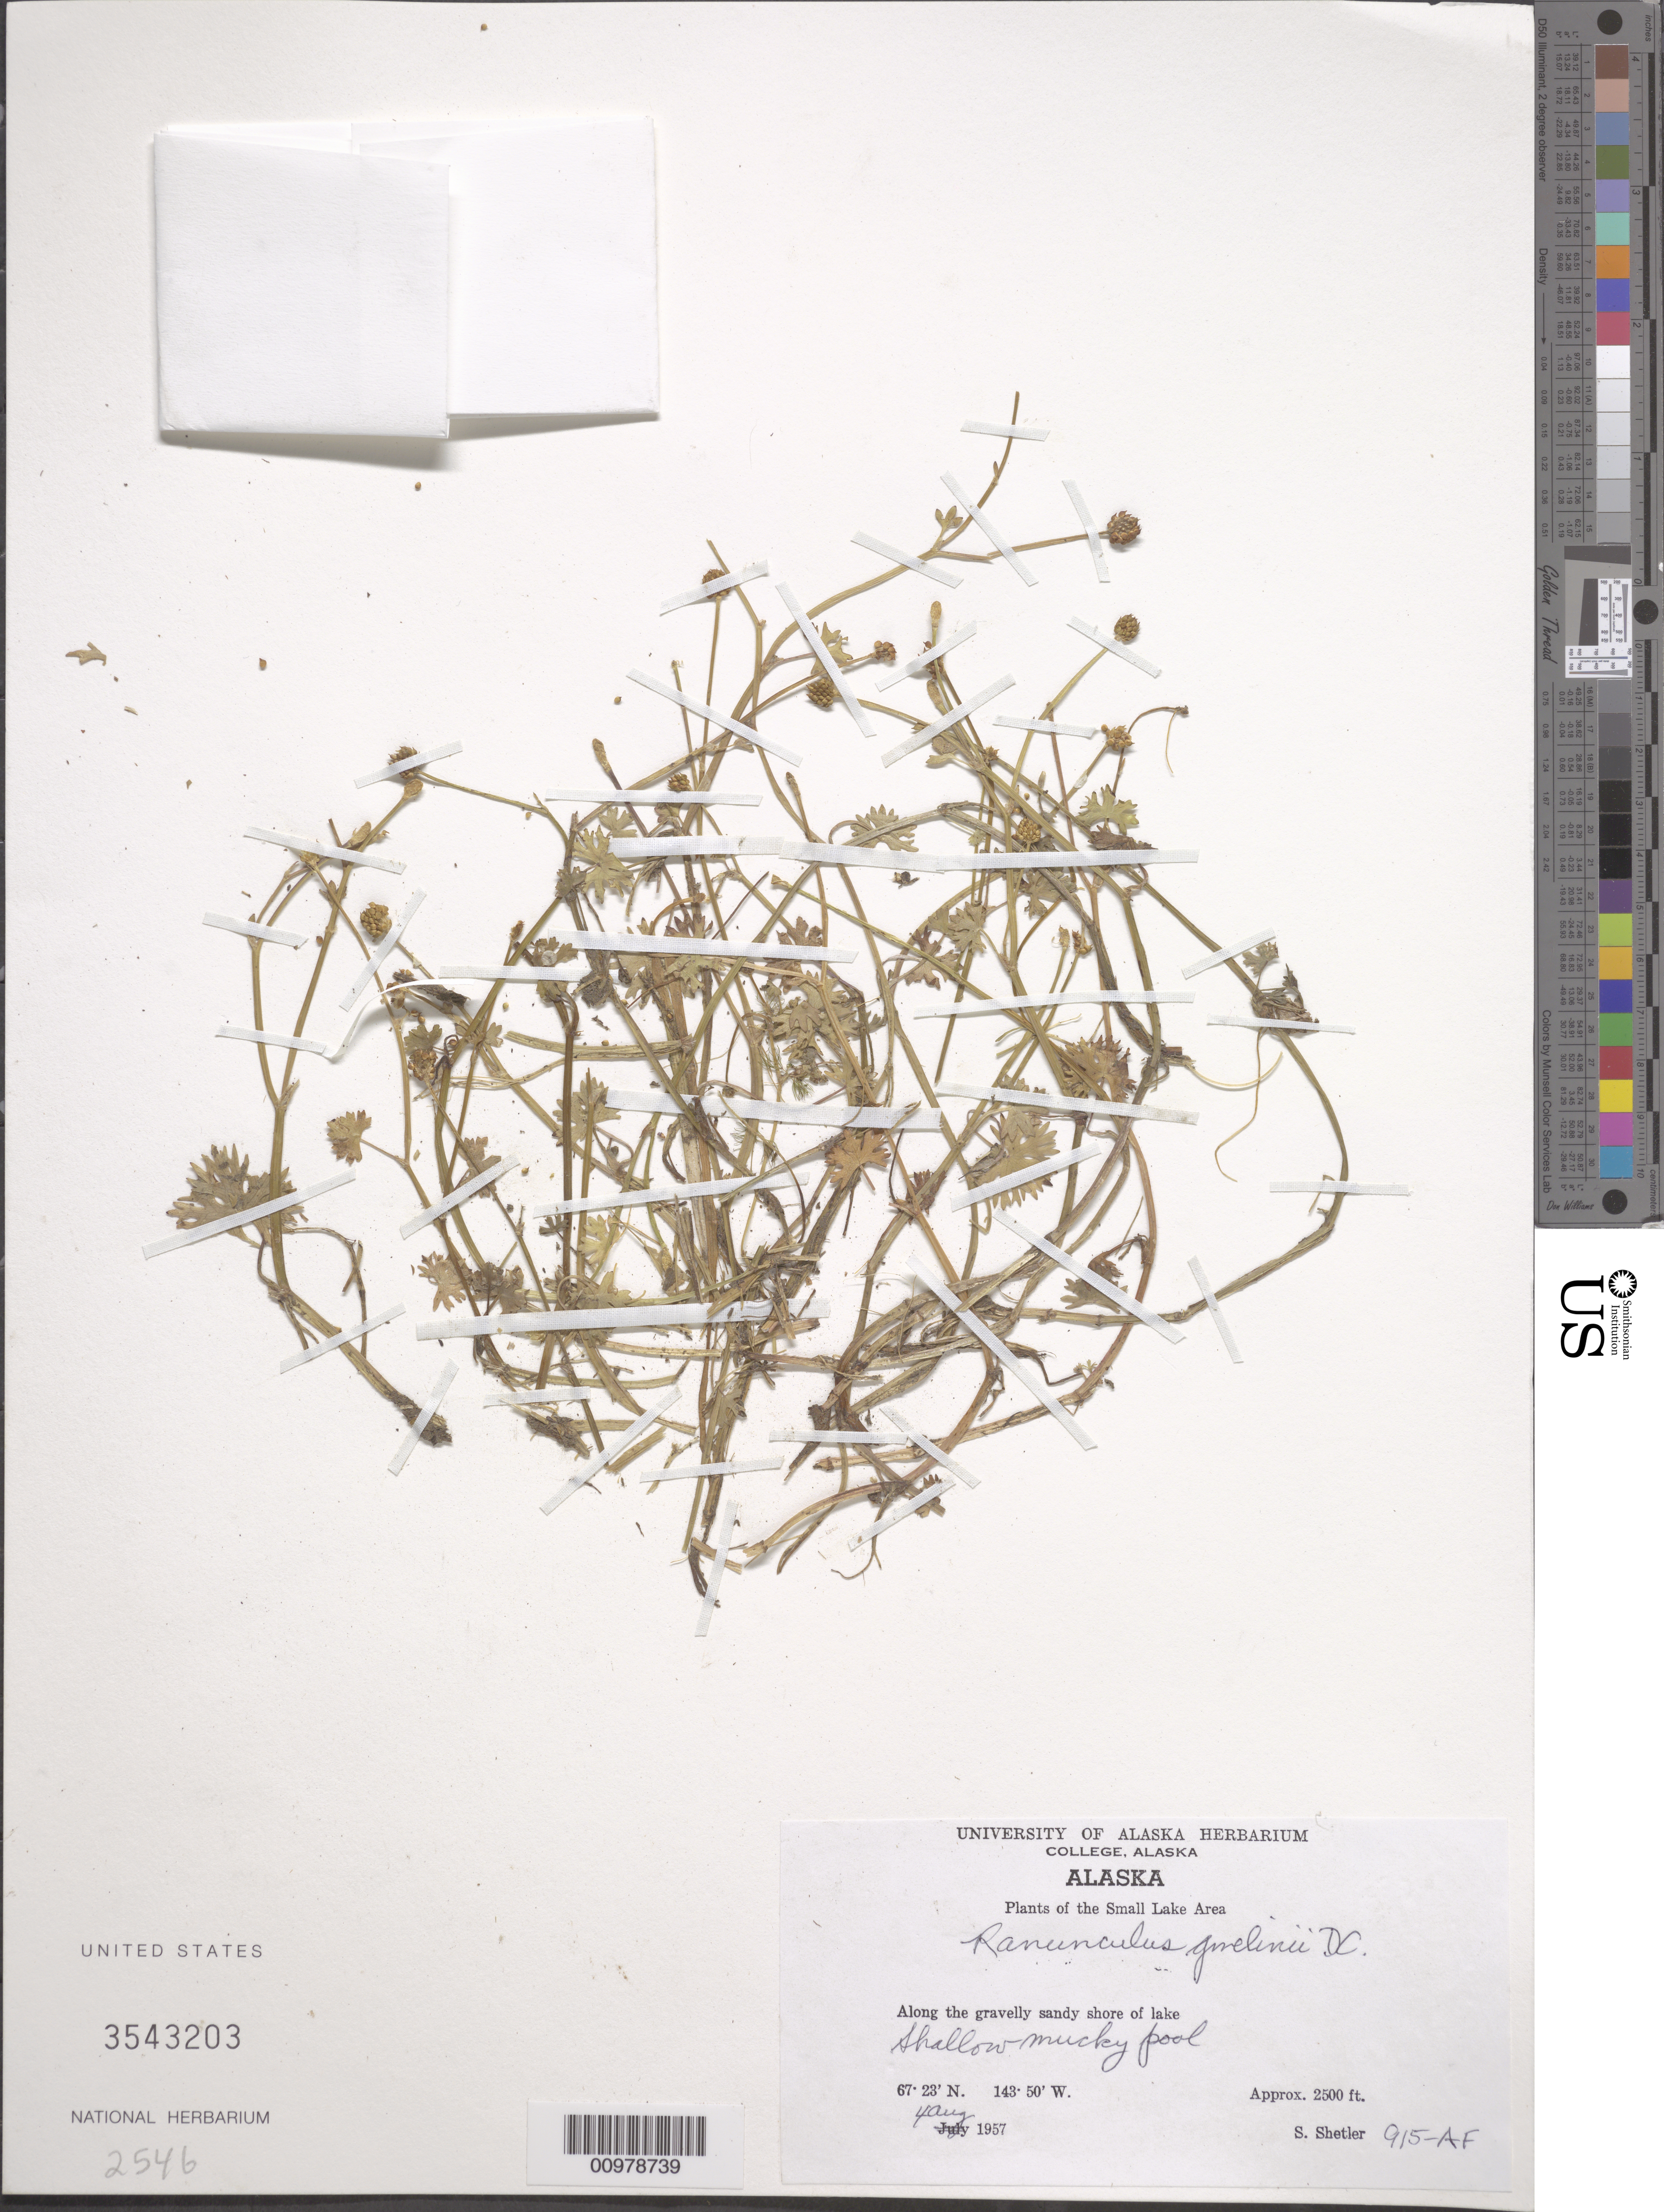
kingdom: Plantae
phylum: Tracheophyta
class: Magnoliopsida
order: Ranunculales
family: Ranunculaceae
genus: Ranunculus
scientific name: Ranunculus gmelinii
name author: DC.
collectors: S. Shetler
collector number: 915-AF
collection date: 1957-08-04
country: United States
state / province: Alaska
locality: The Small Lake Area. Along the gravelly sandy shore of lake. Shallow mucky pool.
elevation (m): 762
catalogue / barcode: US 3543203